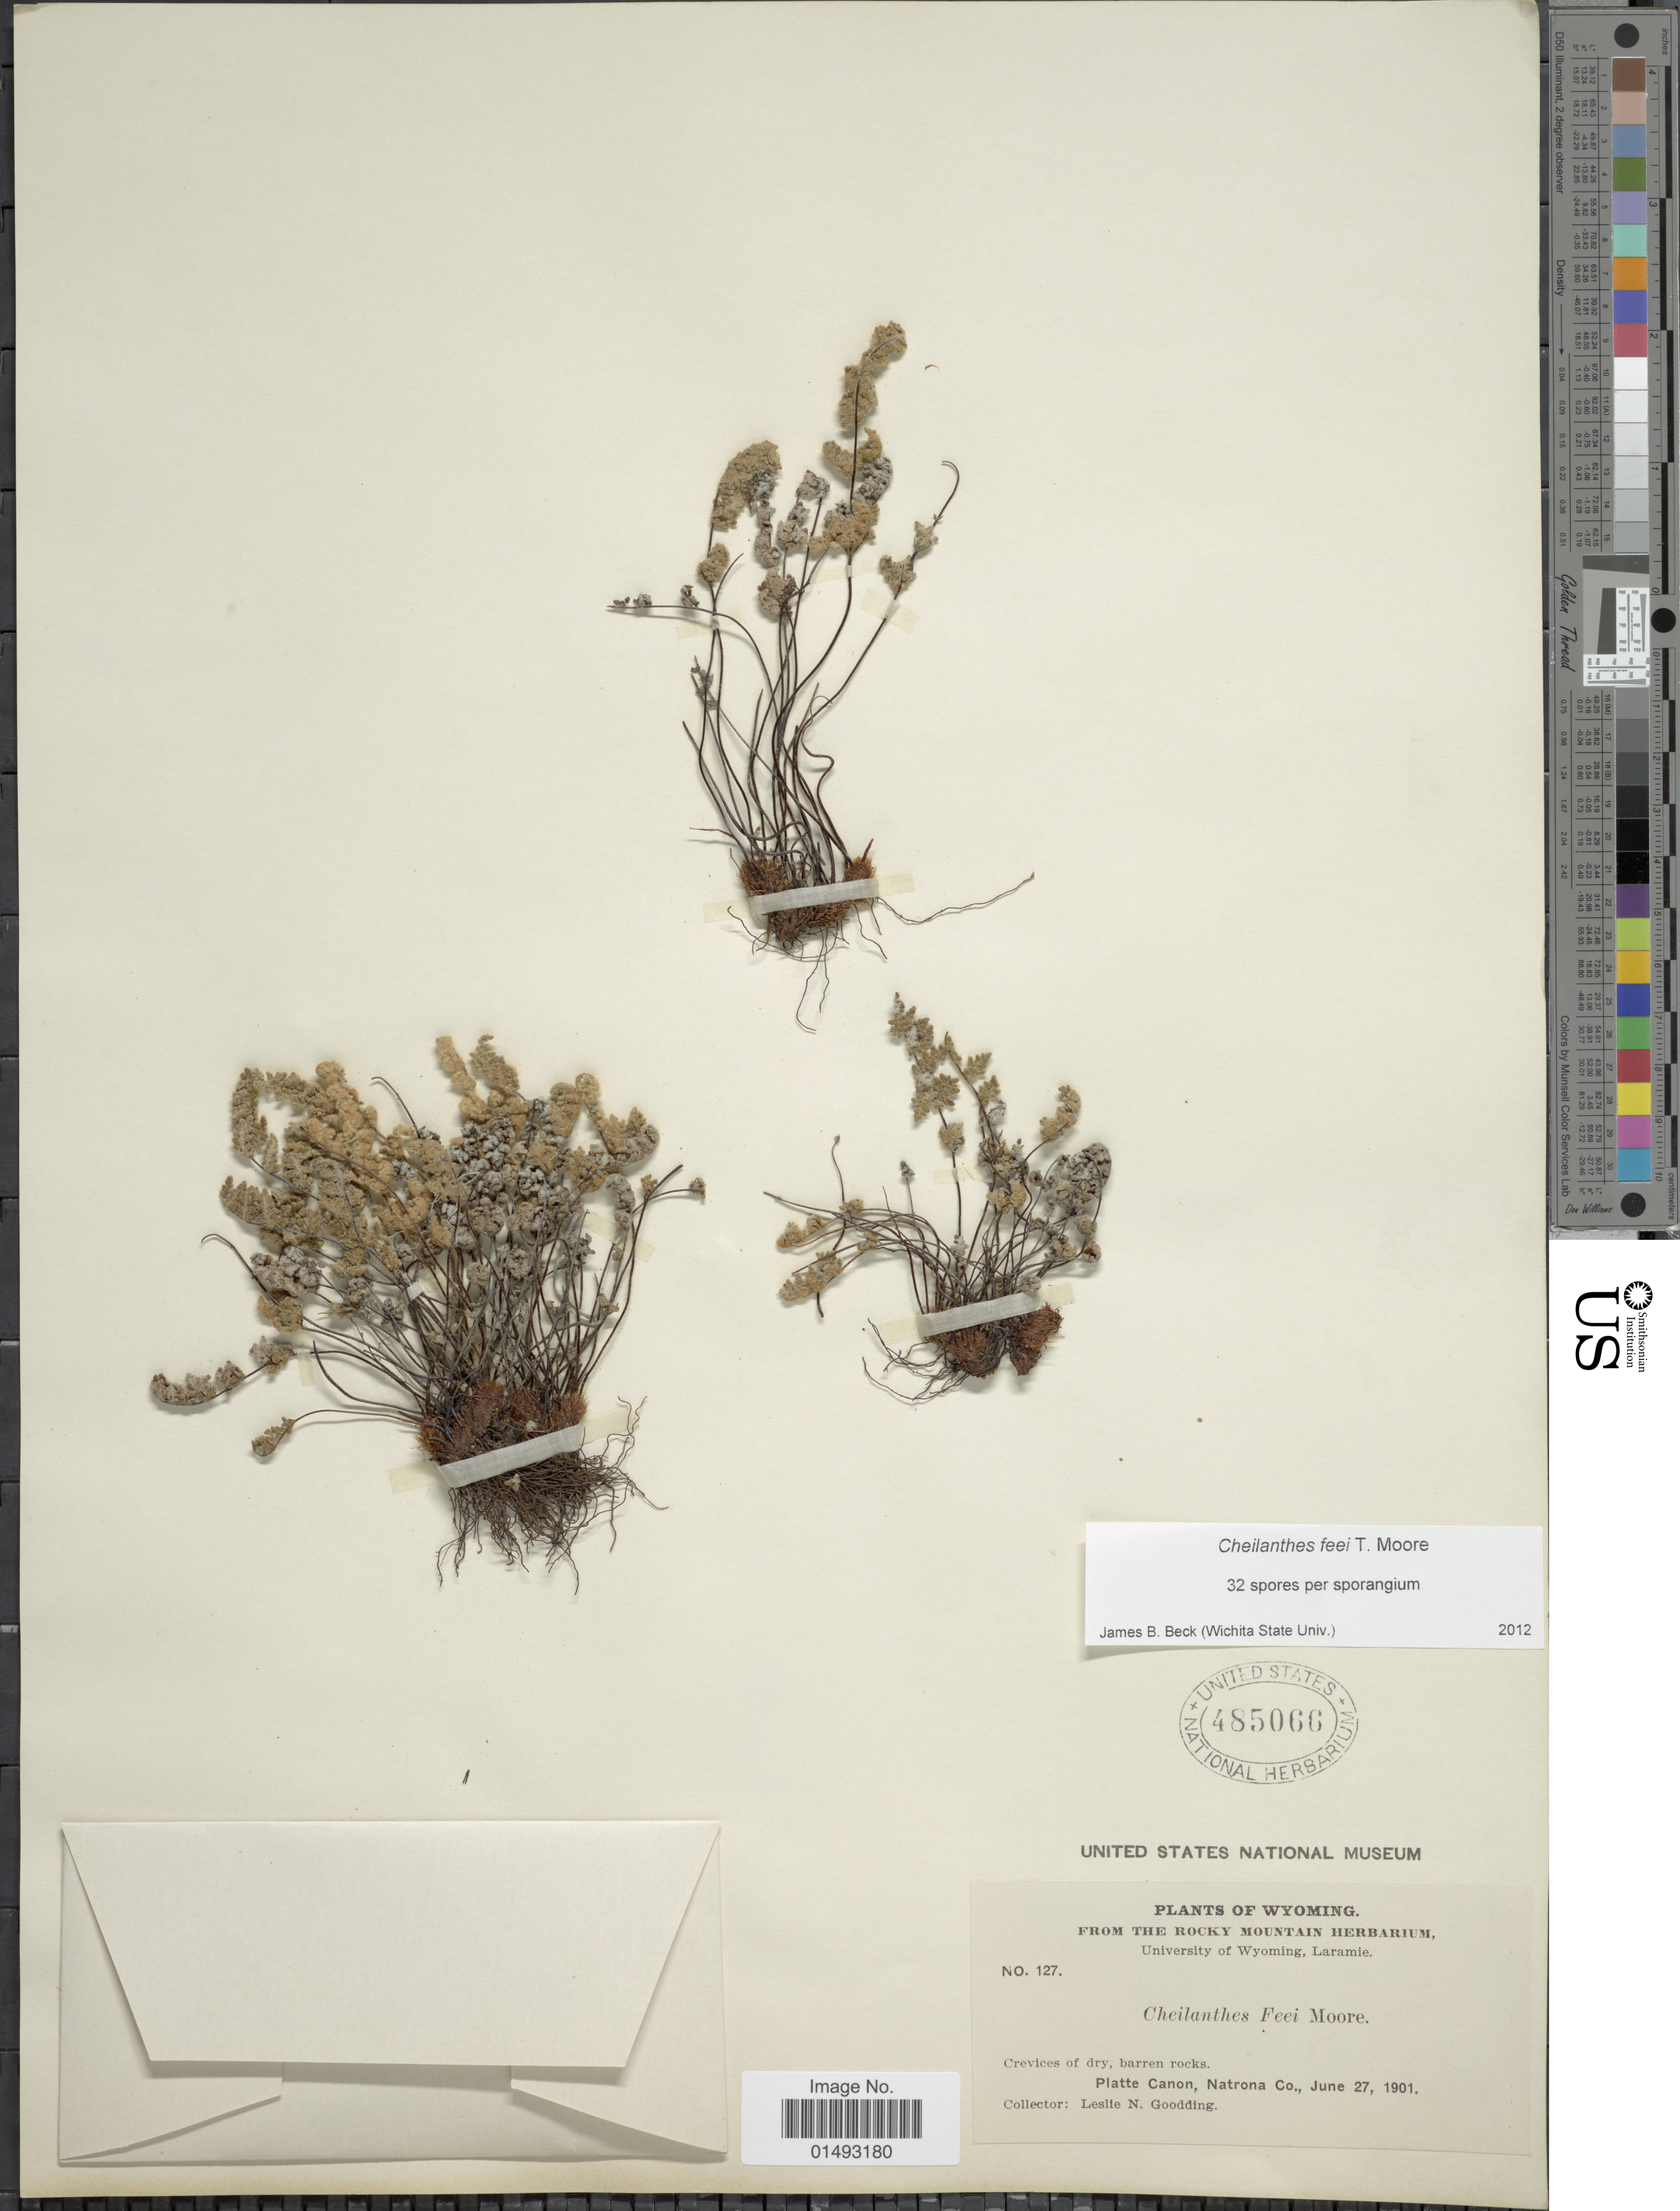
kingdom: Plantae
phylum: Tracheophyta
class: Polypodiopsida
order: Polypodiales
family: Pteridaceae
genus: Myriopteris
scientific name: Myriopteris gracilis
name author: Fée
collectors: L. N. Goodding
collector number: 127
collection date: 1901-06-27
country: United States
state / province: Wyoming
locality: Crevices of dry, barren rocks, Platte Canon, Natron Co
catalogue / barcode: US 485066